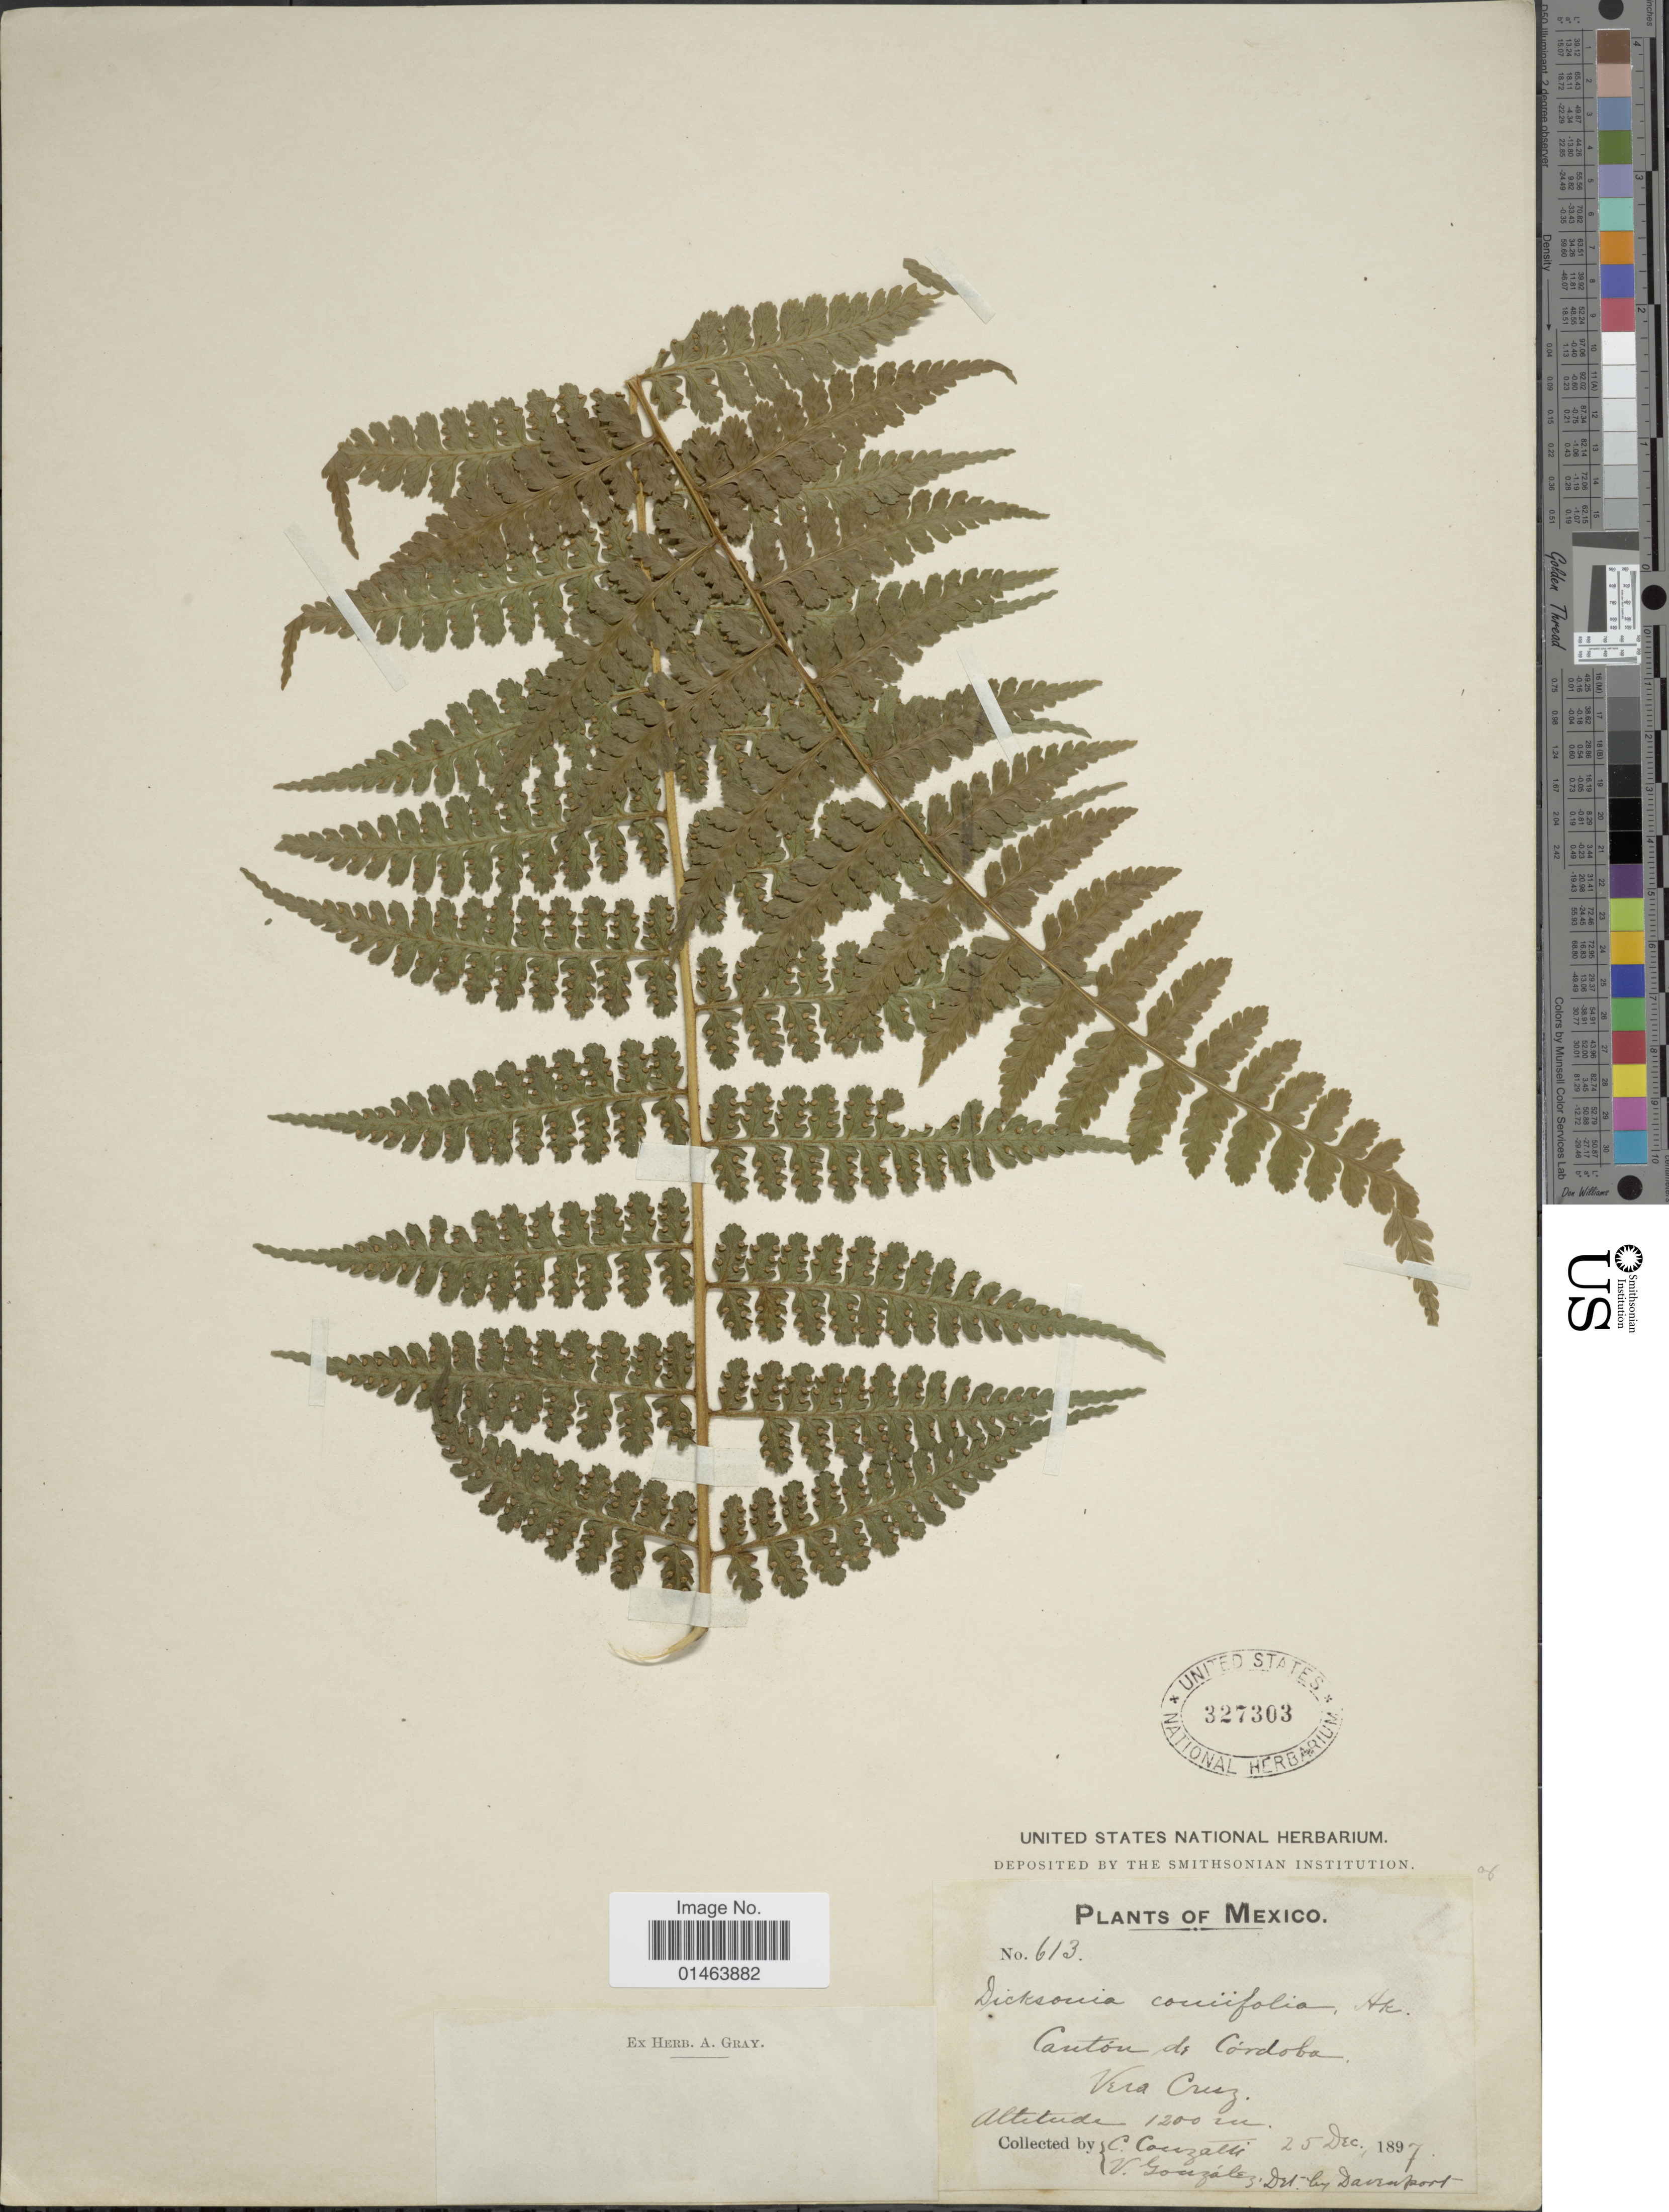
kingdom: Plantae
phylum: Tracheophyta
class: Polypodiopsida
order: Polypodiales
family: Dennstaedtiaceae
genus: Dennstaedtia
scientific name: Dennstaedtia cicutaria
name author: (Sw.) T. Moore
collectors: C. Couzatti & V. González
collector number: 613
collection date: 1897-12-25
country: Mexico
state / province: Veracruz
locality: Coutou de Cordoba. Vera Cruz.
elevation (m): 1200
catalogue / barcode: US 327303